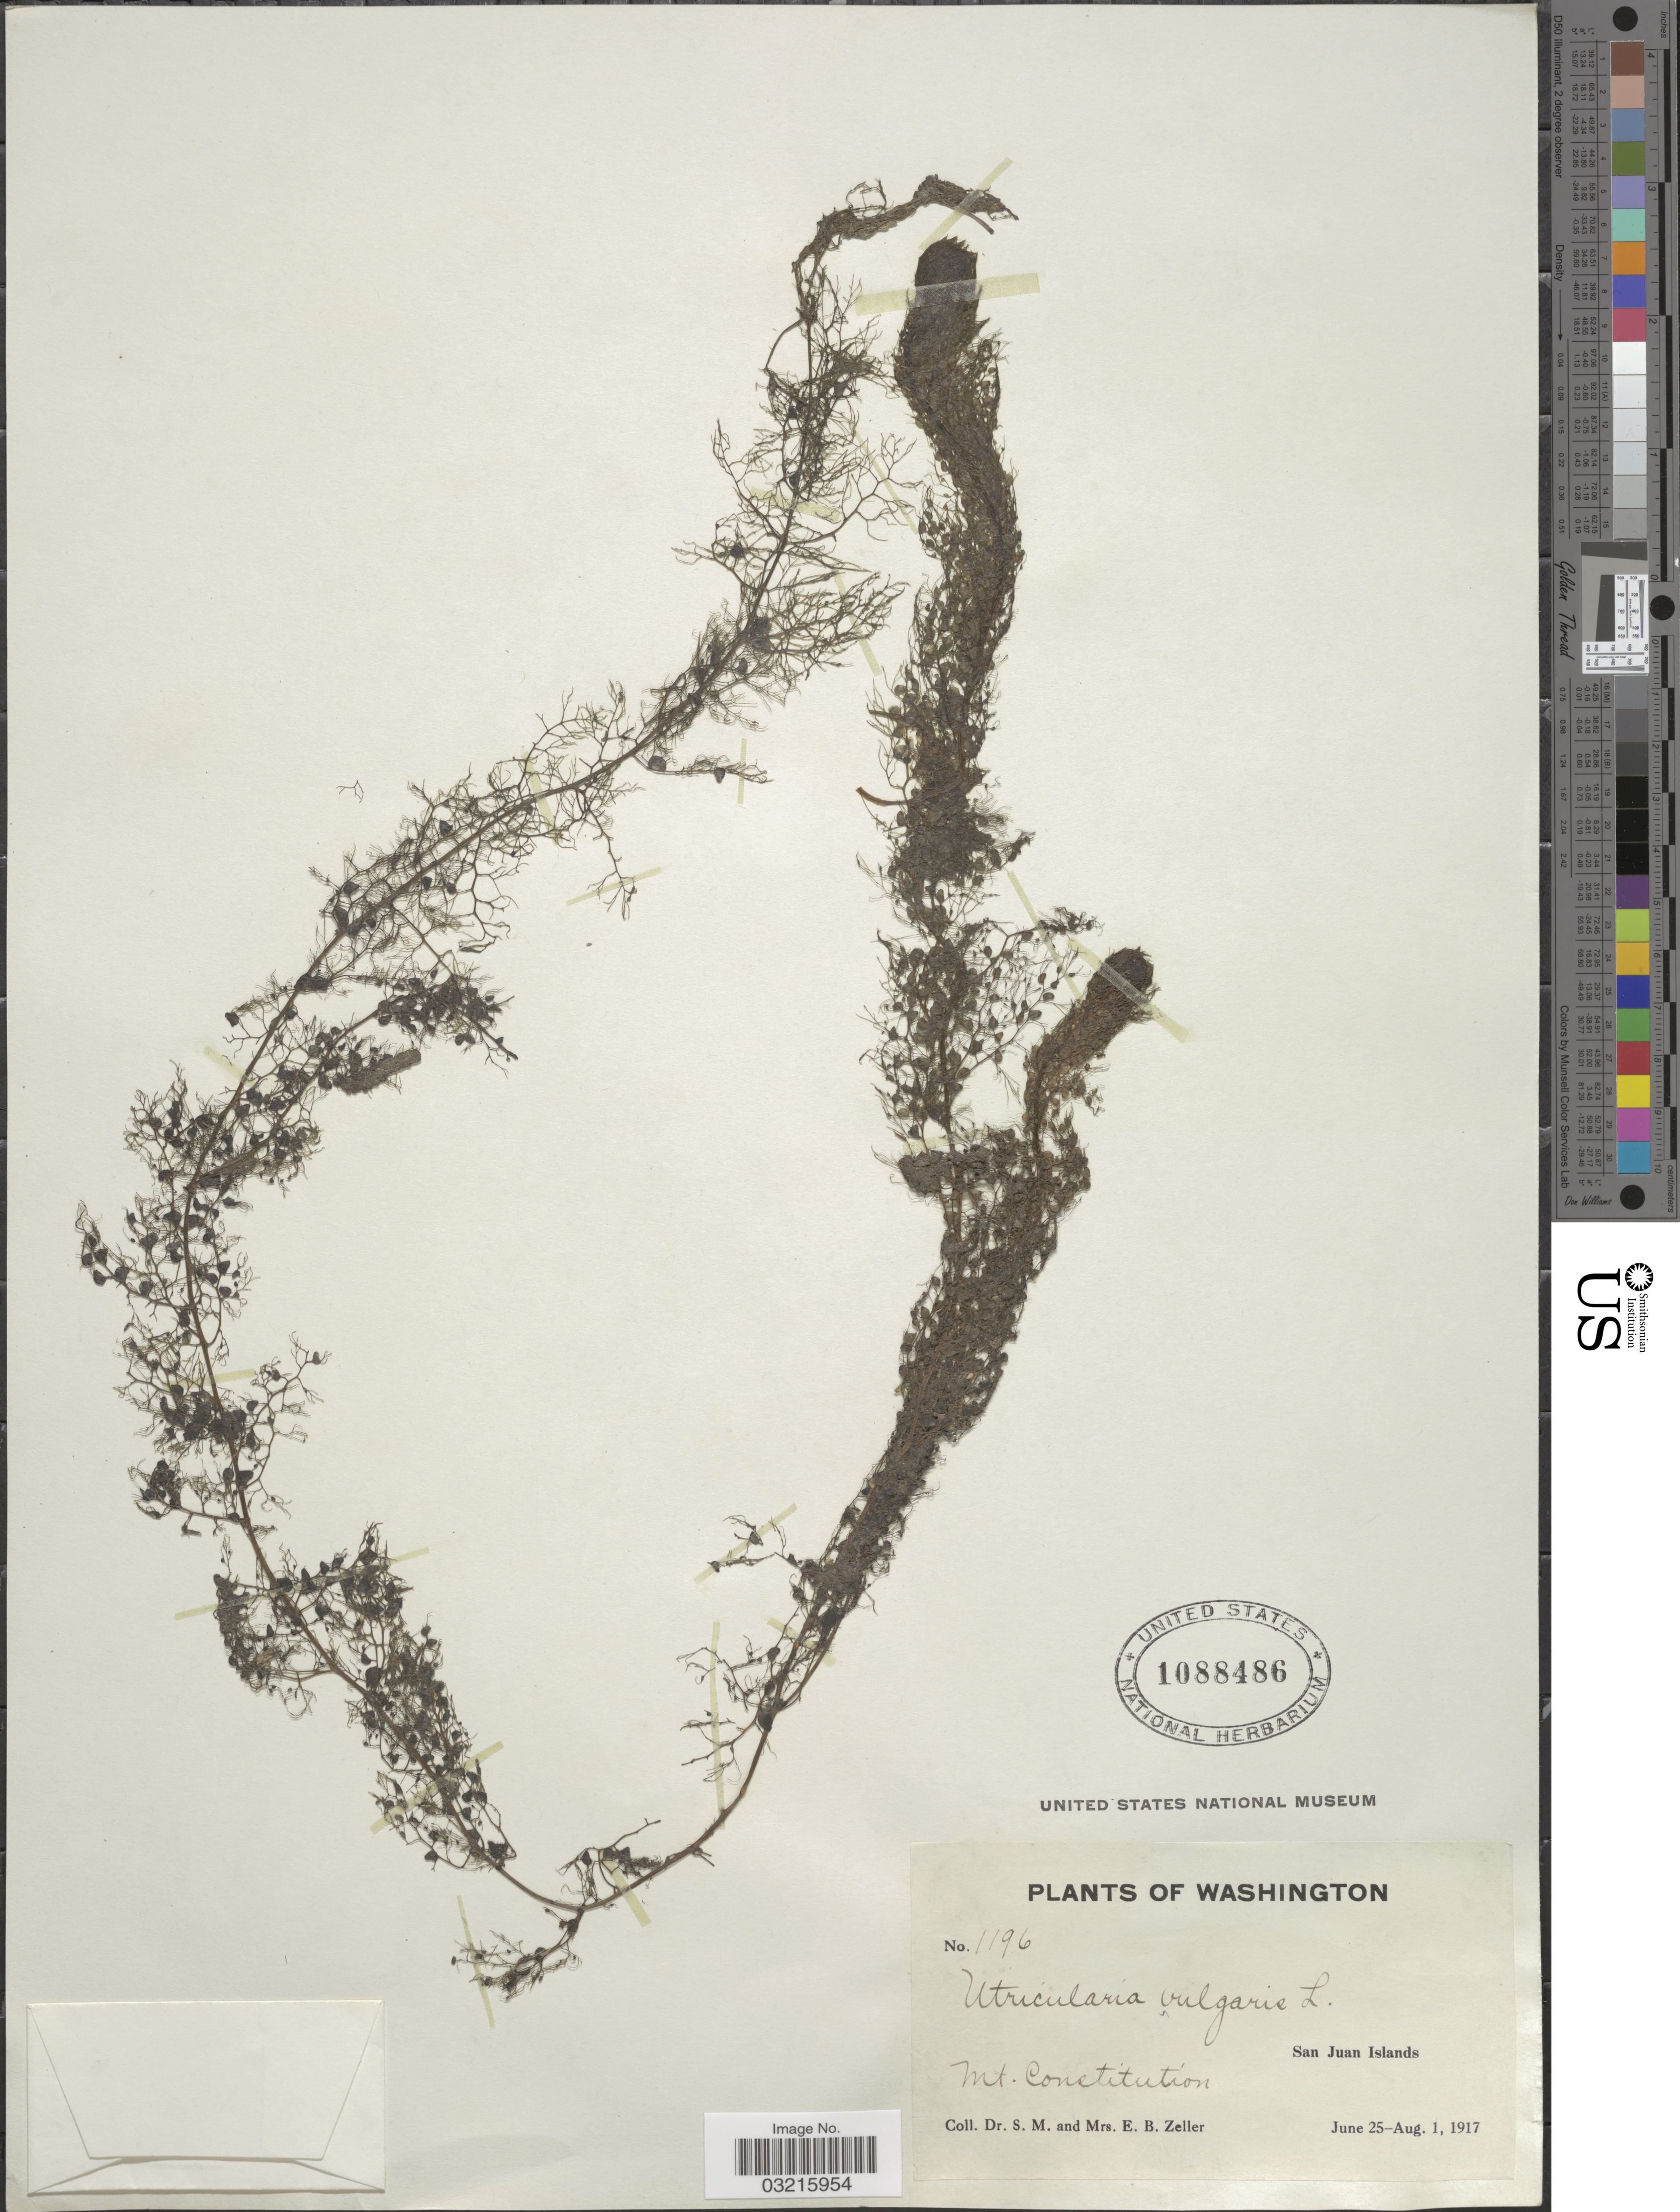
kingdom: Plantae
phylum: Tracheophyta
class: Magnoliopsida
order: Lamiales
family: Lentibulariaceae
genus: Utricularia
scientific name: Utricularia vulgaris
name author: L.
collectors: S. Zeller & E. Zeller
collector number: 1196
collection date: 1917-06-25/1917-08-01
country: United States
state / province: Washington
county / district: San Juan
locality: Mt. Constitution, San Juan Islands.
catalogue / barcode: US 1088486